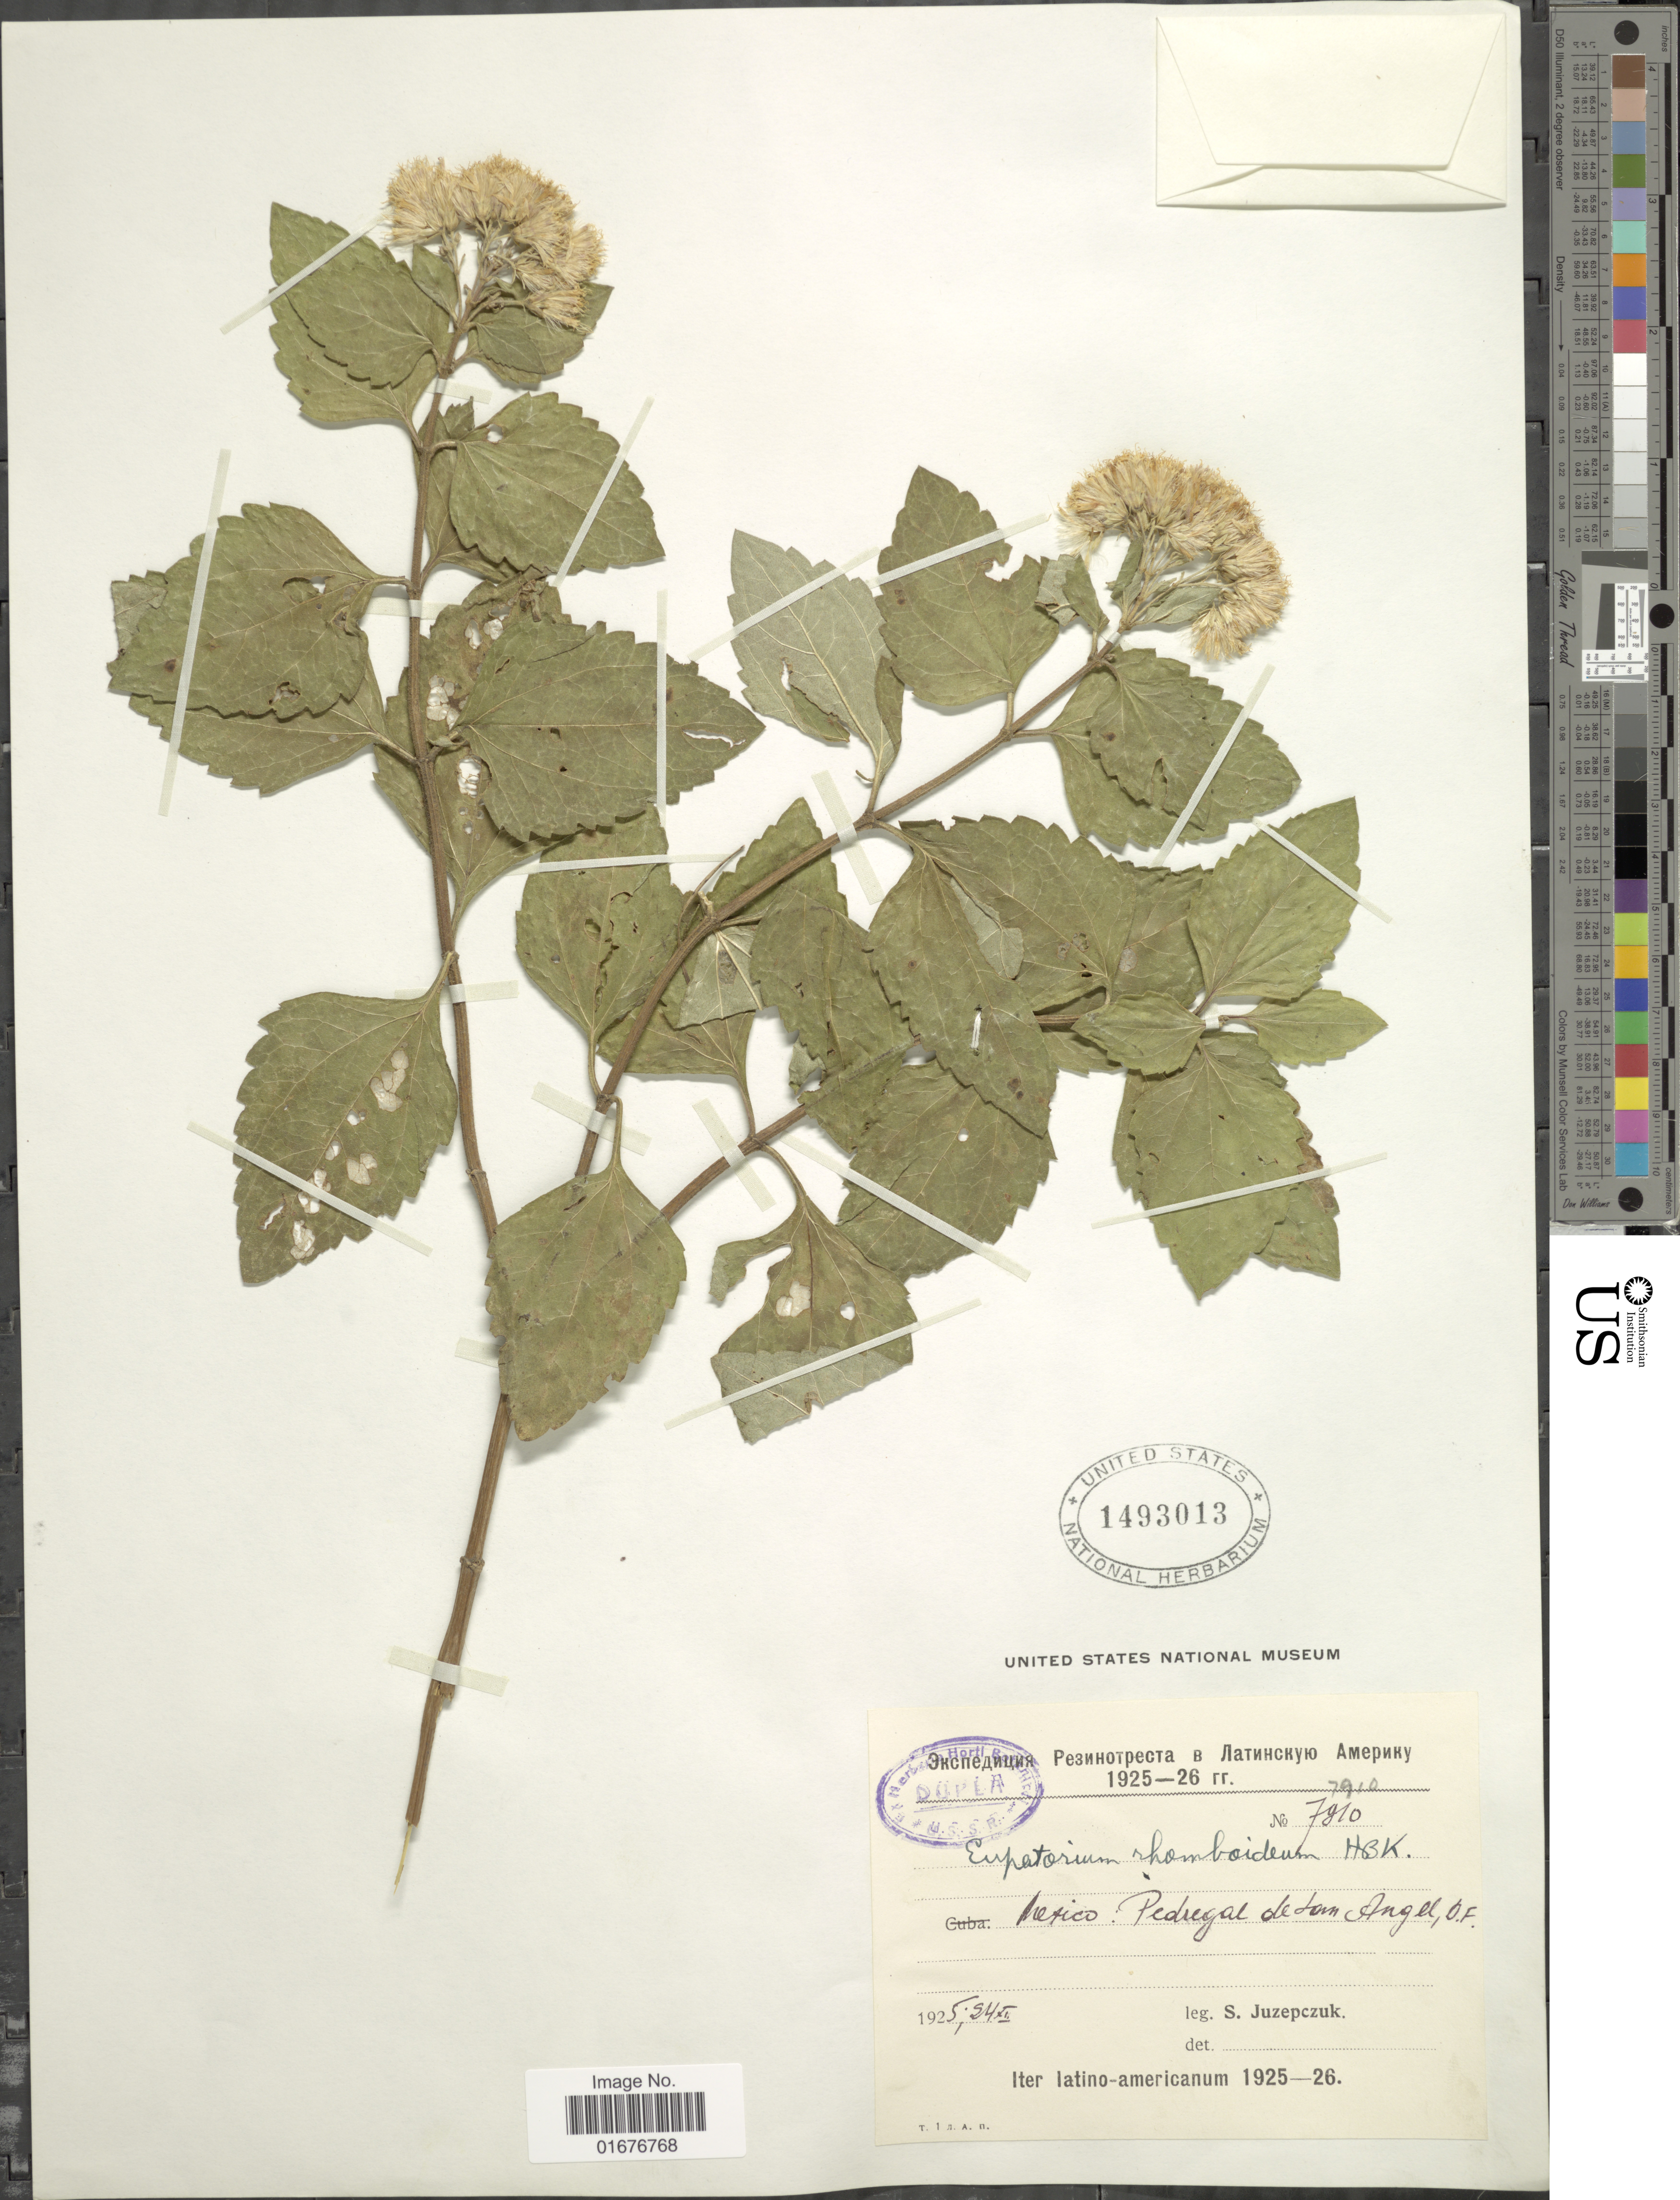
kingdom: Plantae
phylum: Tracheophyta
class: Magnoliopsida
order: Asterales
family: Asteraceae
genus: Ageratina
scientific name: Ageratina rhomboidea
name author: (Kunth) R.M. King & H. Rob.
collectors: S. V. Juzepczuk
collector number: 7910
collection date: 1925-11-24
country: Mexico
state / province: Distrito Federal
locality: Pedregal de San Angel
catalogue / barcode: US 1493013